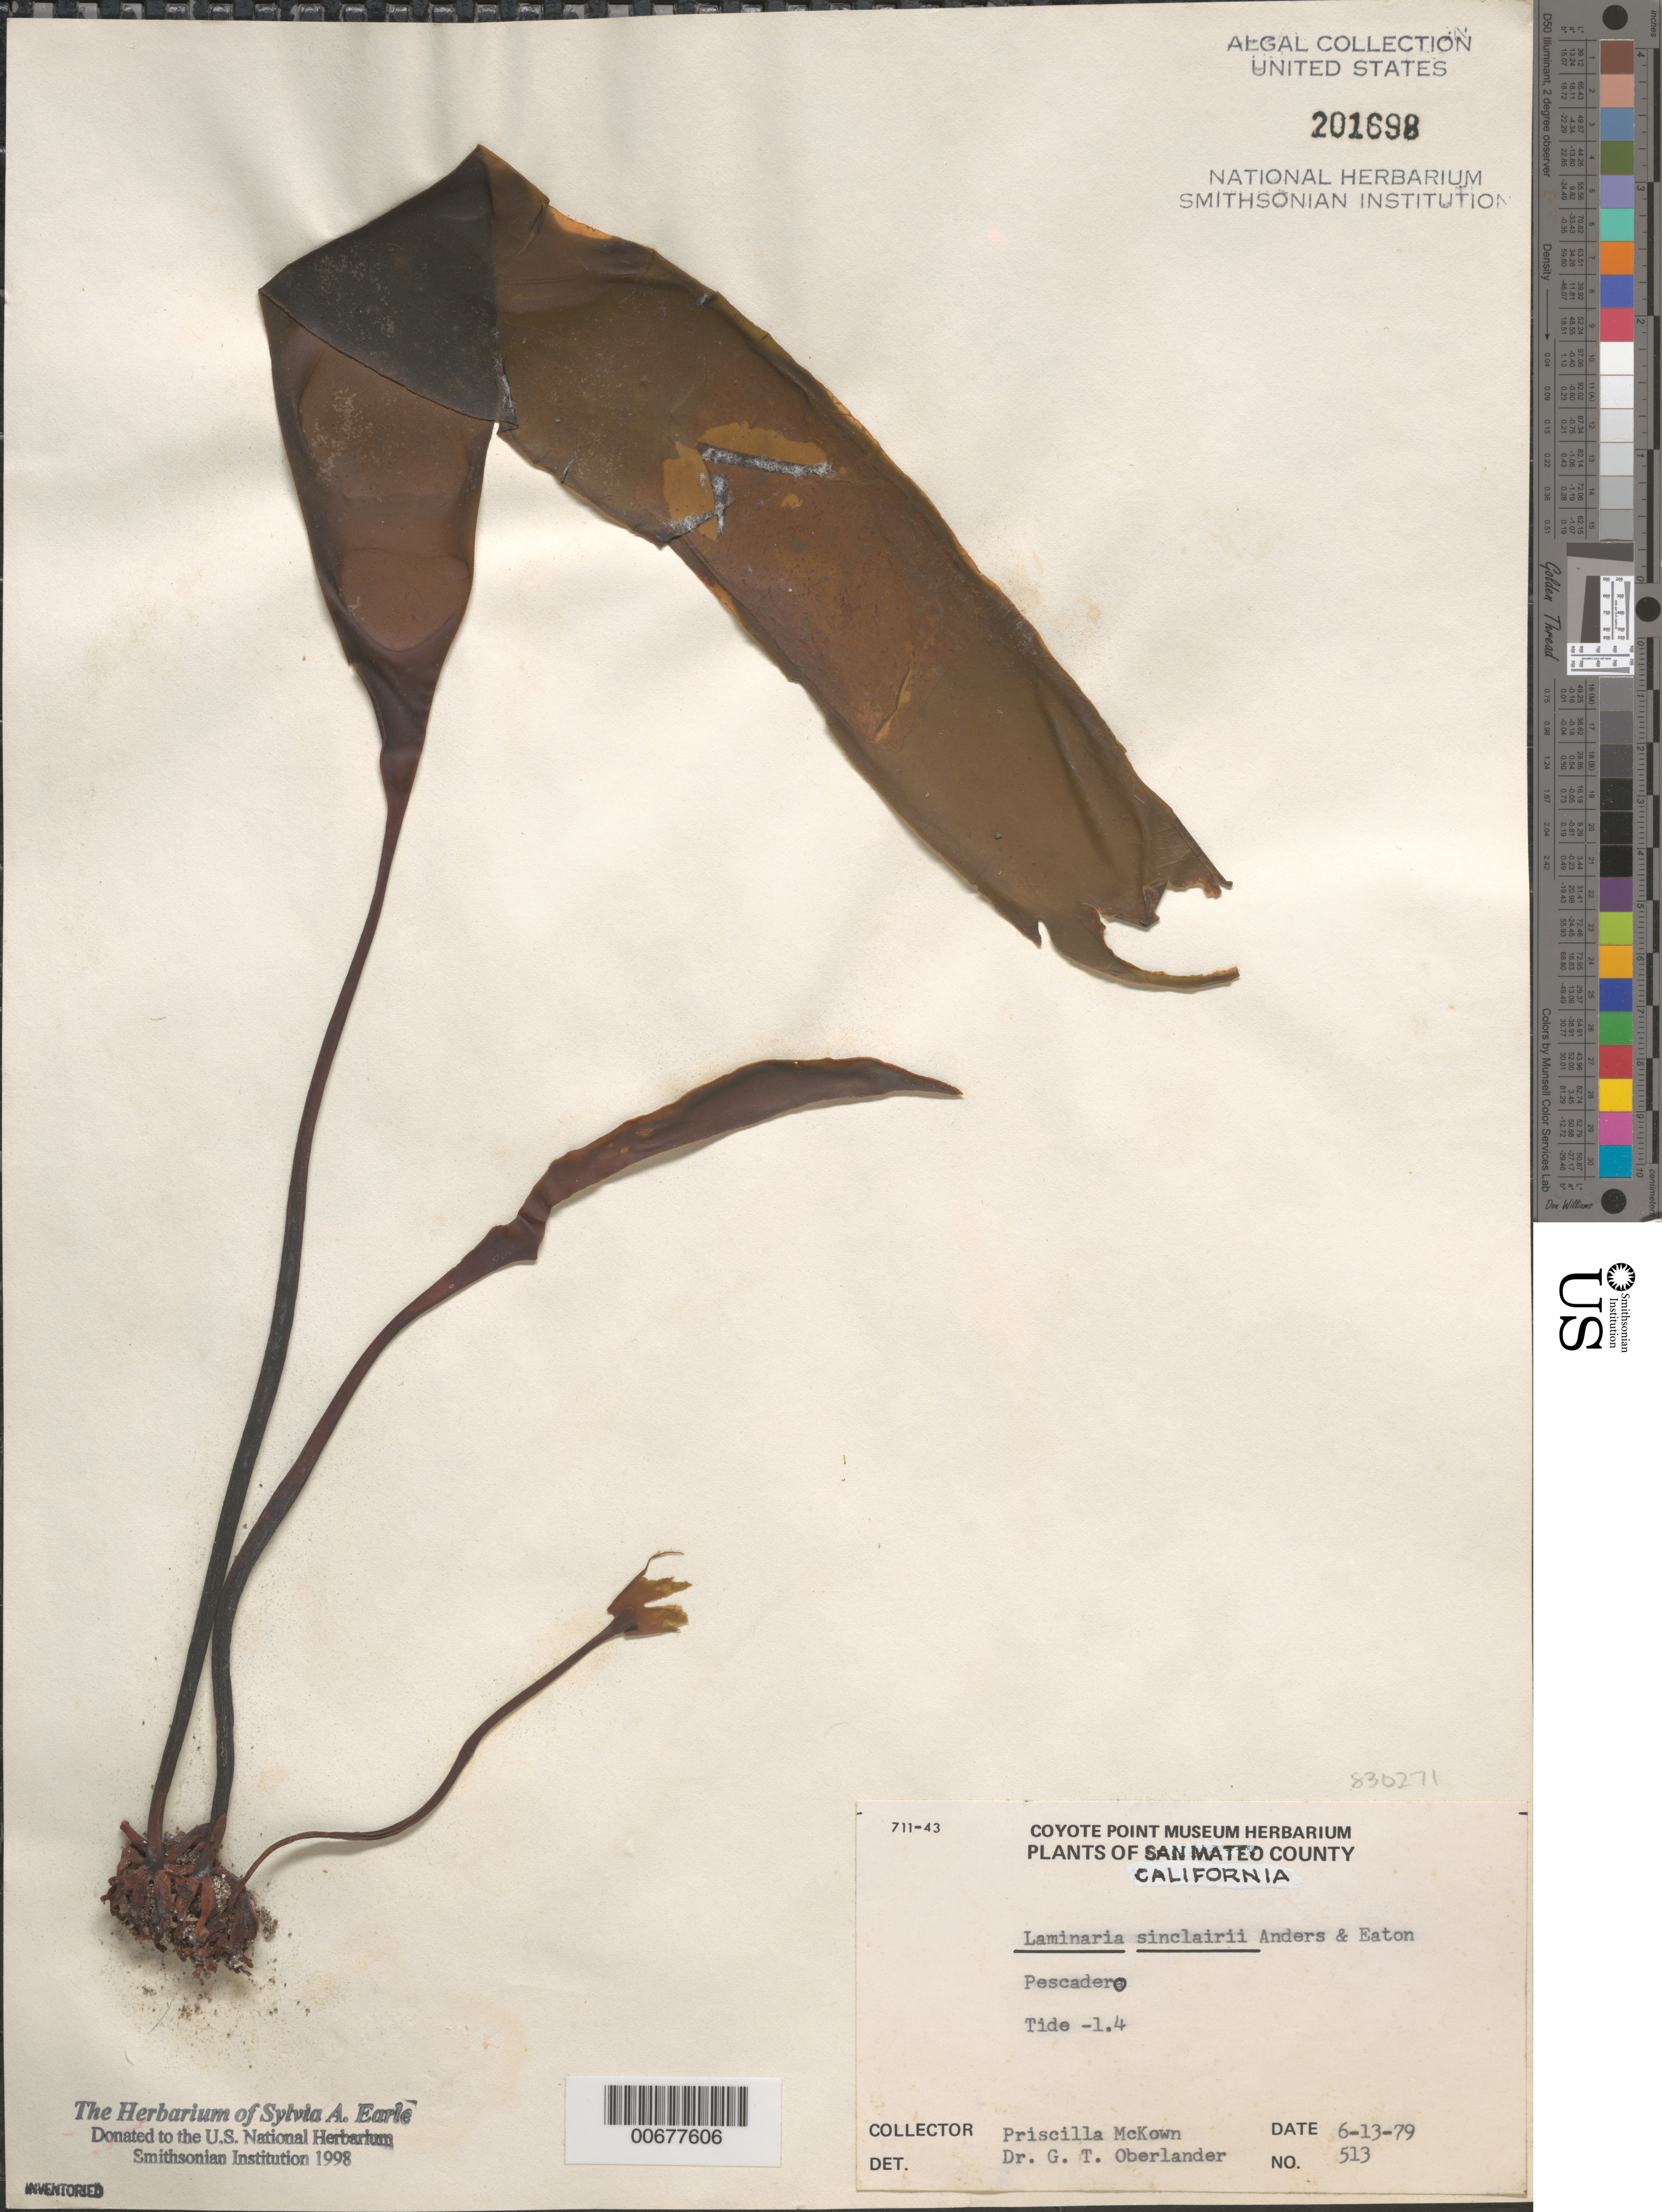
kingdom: Chromista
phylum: Ochrophyta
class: Phaeophyceae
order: Laminariales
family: Laminariaceae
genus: Laminaria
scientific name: Laminaria sinclairii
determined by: Oberlander, G. T.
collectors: P. McKown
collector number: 513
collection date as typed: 13 Jun 1979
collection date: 1979-06-13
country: United States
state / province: California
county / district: San Mateo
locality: Pescadero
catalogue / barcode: US 201698